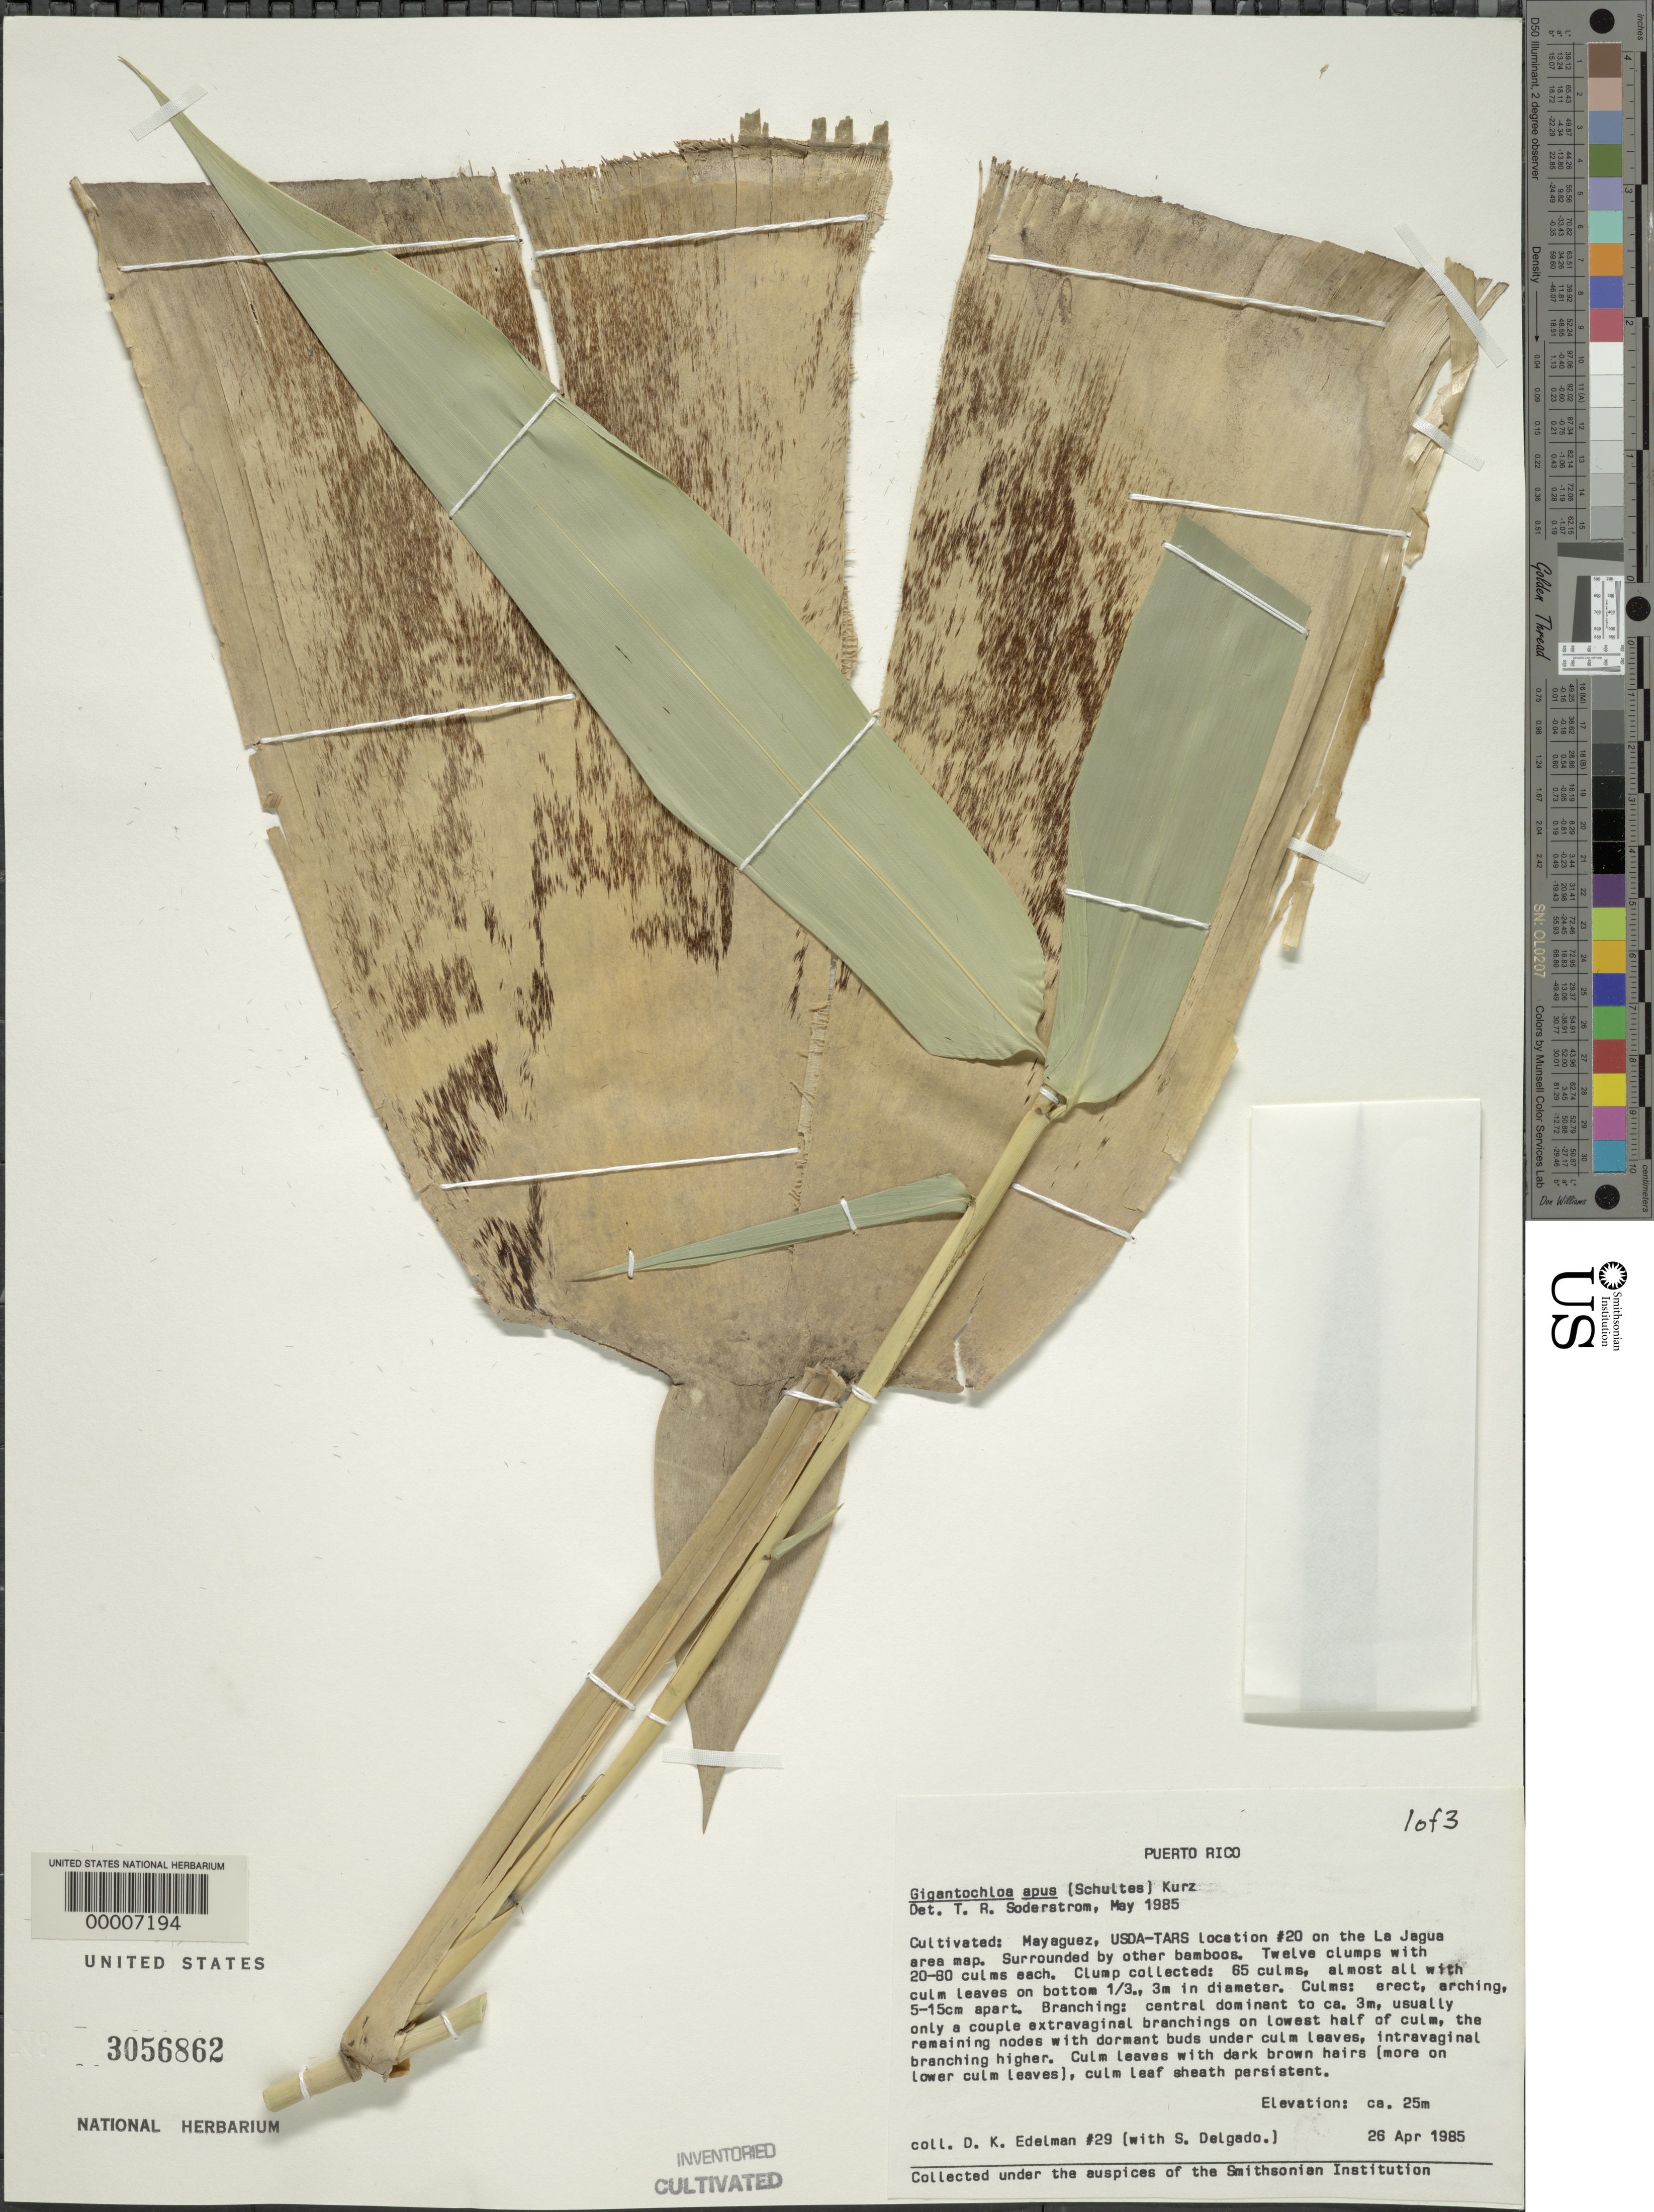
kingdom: Plantae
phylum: Tracheophyta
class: Liliopsida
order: Poales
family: Poaceae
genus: Gigantochloa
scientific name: Gigantochloa apus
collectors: D. Edelman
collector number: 29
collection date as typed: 26 Apr 1985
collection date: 1985-04-26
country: Puerto Rico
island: Greater Antilles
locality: Mayaguez, usda-tars, location #20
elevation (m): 25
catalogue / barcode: US 3056862